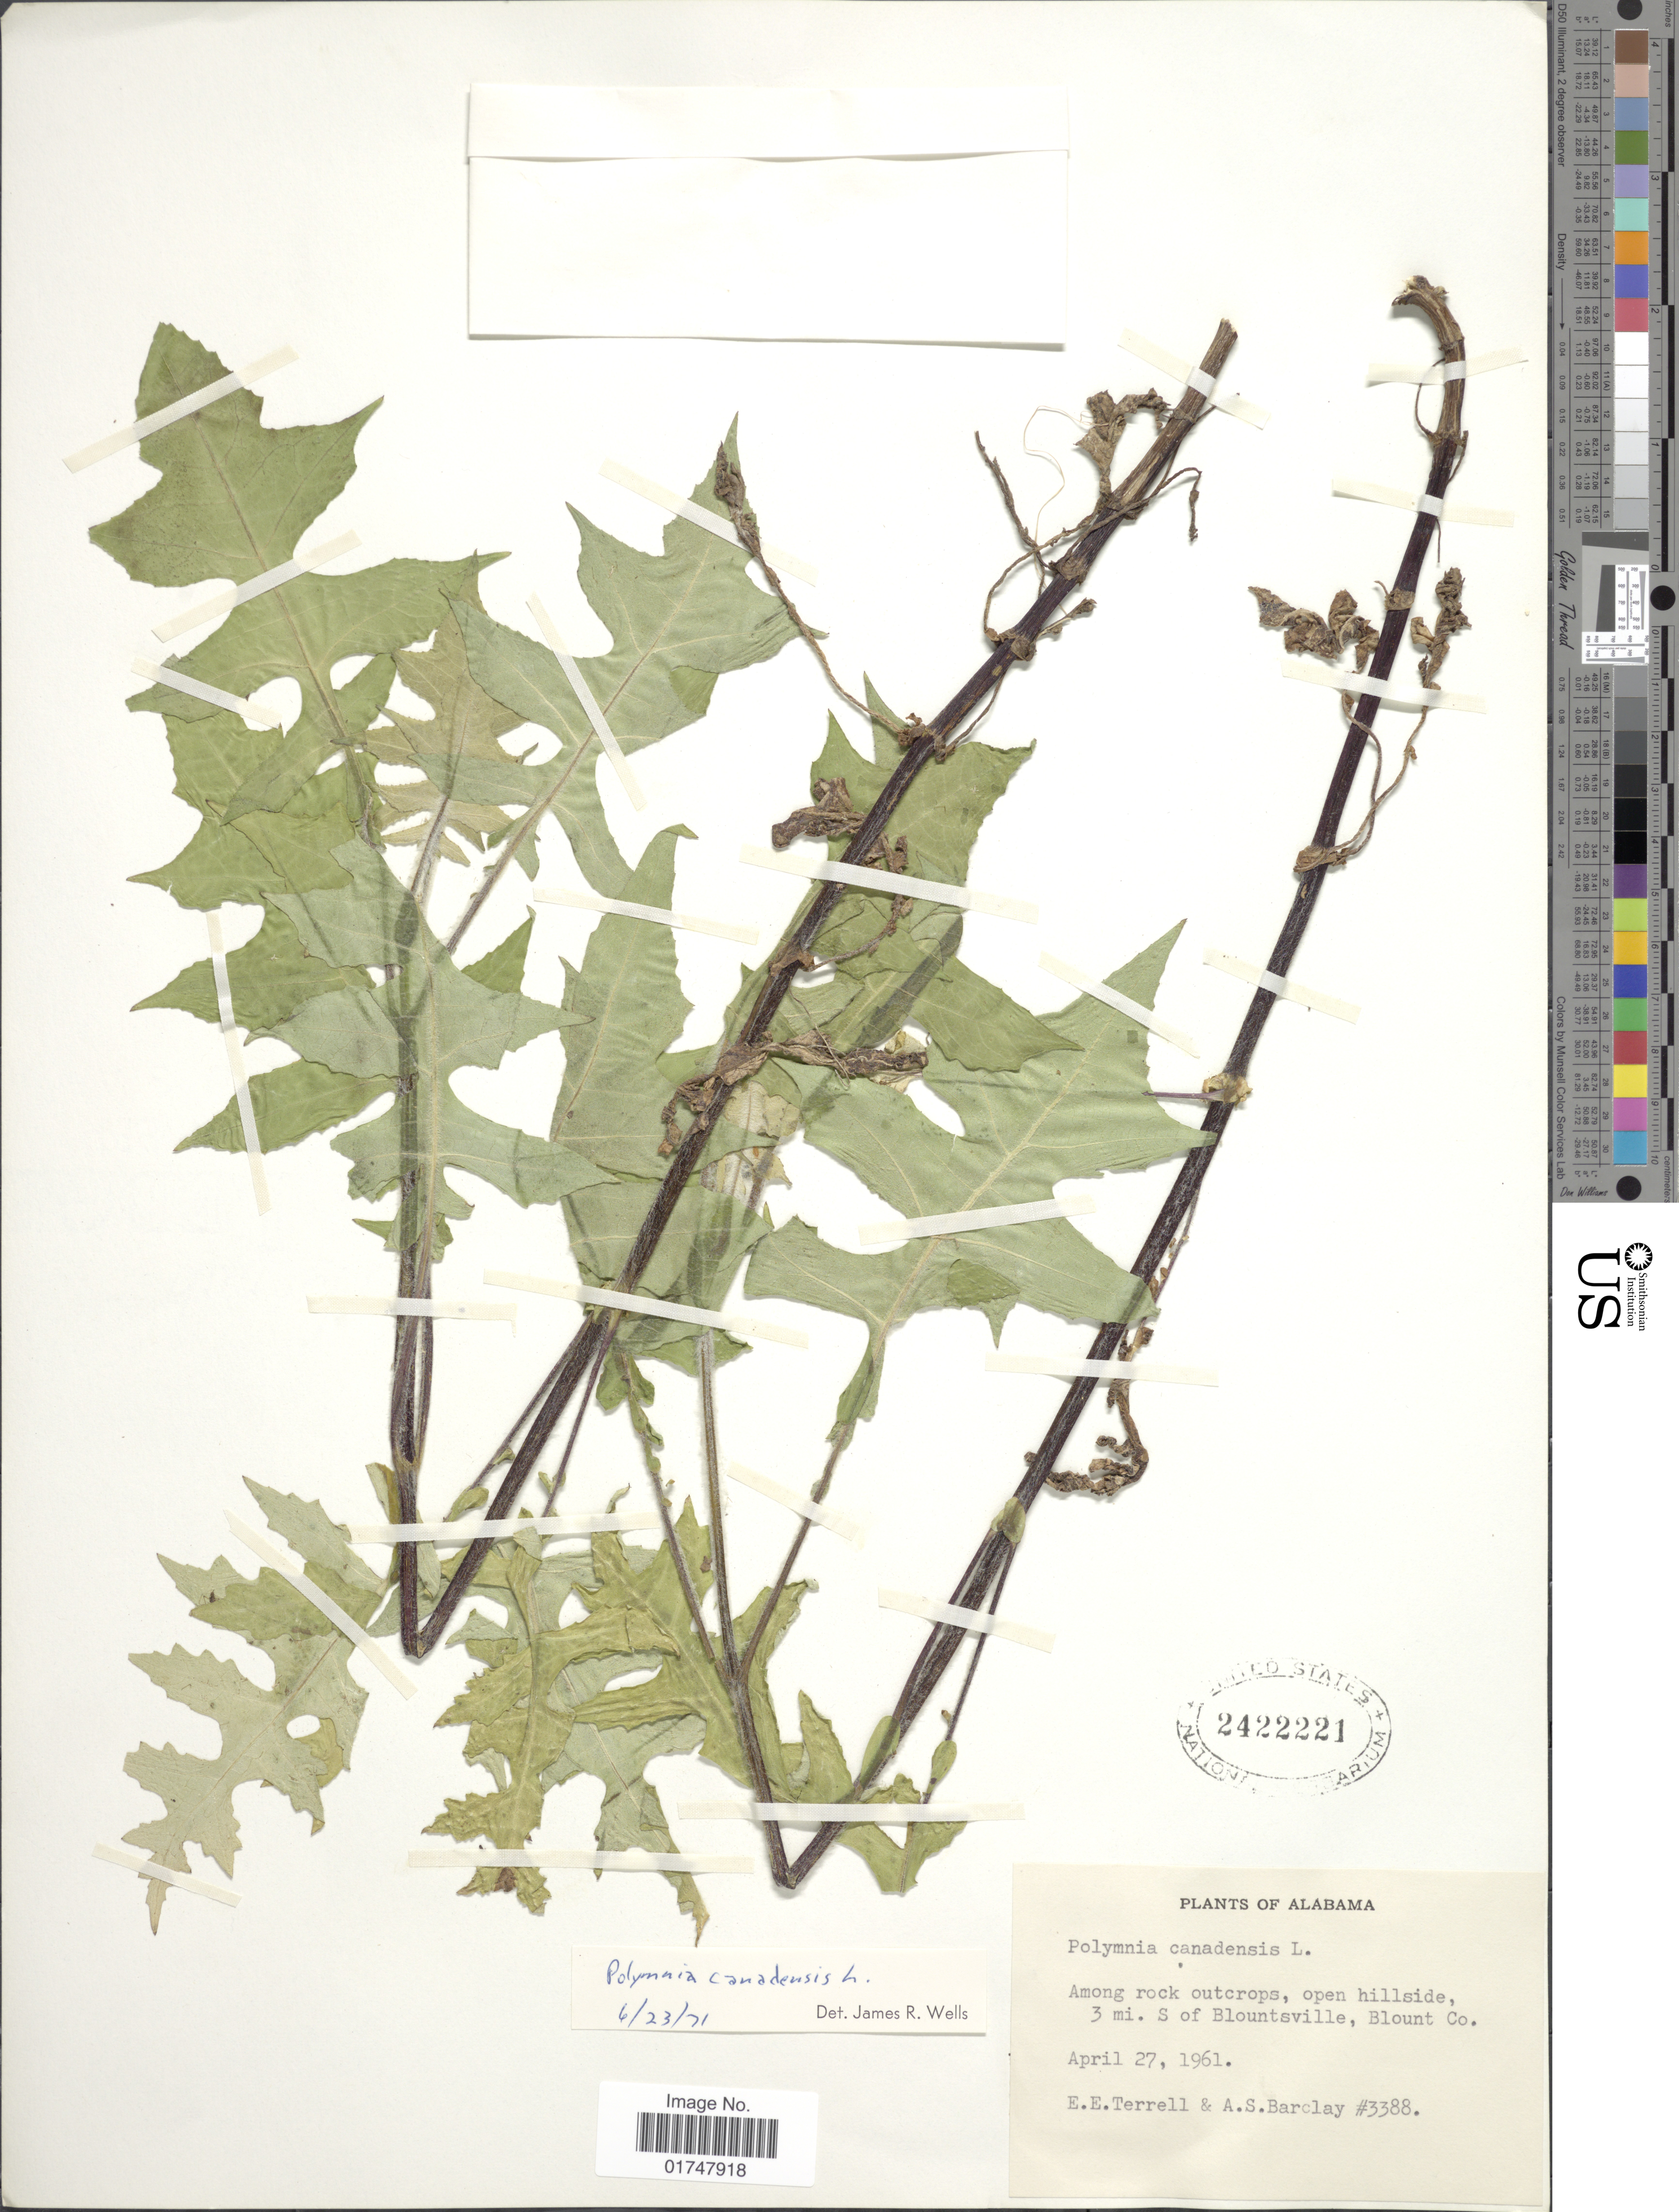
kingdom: Plantae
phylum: Tracheophyta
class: Magnoliopsida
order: Asterales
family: Asteraceae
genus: Polymnia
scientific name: Polymnia canadensis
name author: L.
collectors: E. E. Terrell & A. S. Barclay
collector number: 3388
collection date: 1961-04-27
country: United States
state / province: Alabama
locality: Among rock outcrops, open hillside, 3 mi. S of Blountsville, Blount Co.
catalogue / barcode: US 2422221